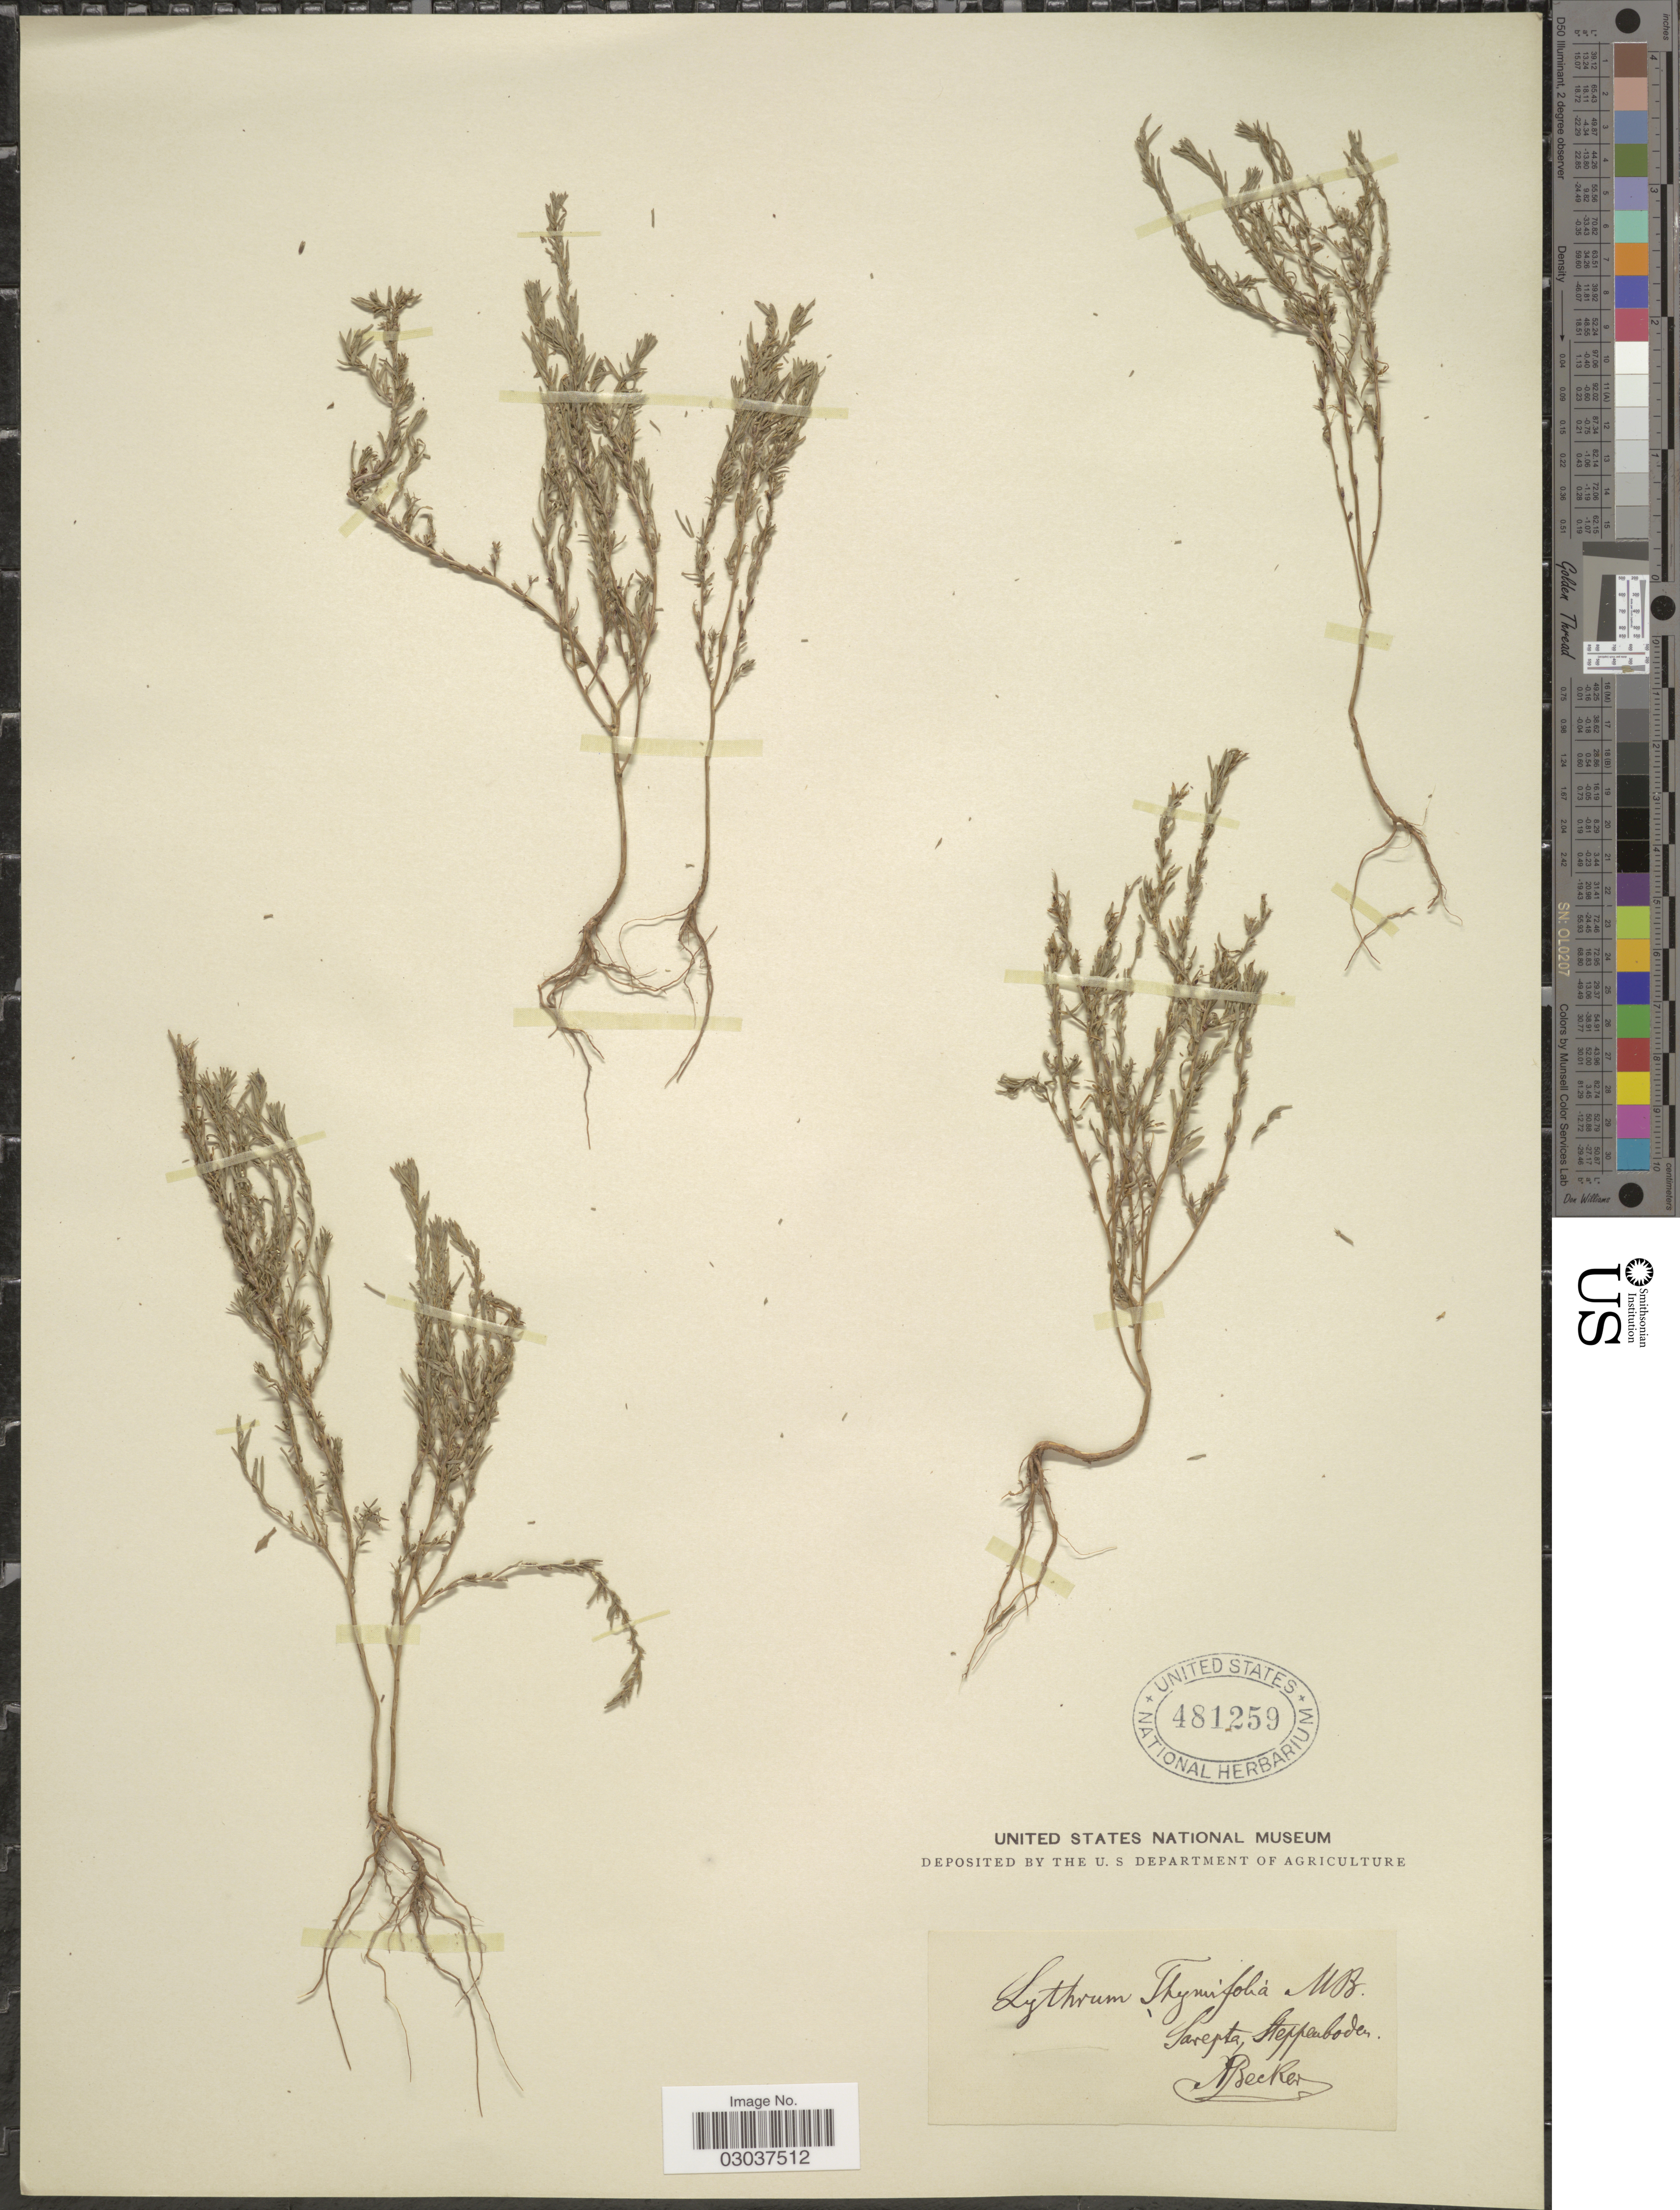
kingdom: Plantae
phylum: Tracheophyta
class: Magnoliopsida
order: Myrtales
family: Lythraceae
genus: Lythrum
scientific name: Lythrum thymifolia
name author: L.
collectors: A. Becker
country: Russian Federation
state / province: Volgograd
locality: Sarepta, Steppenbodem.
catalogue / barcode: US 481259